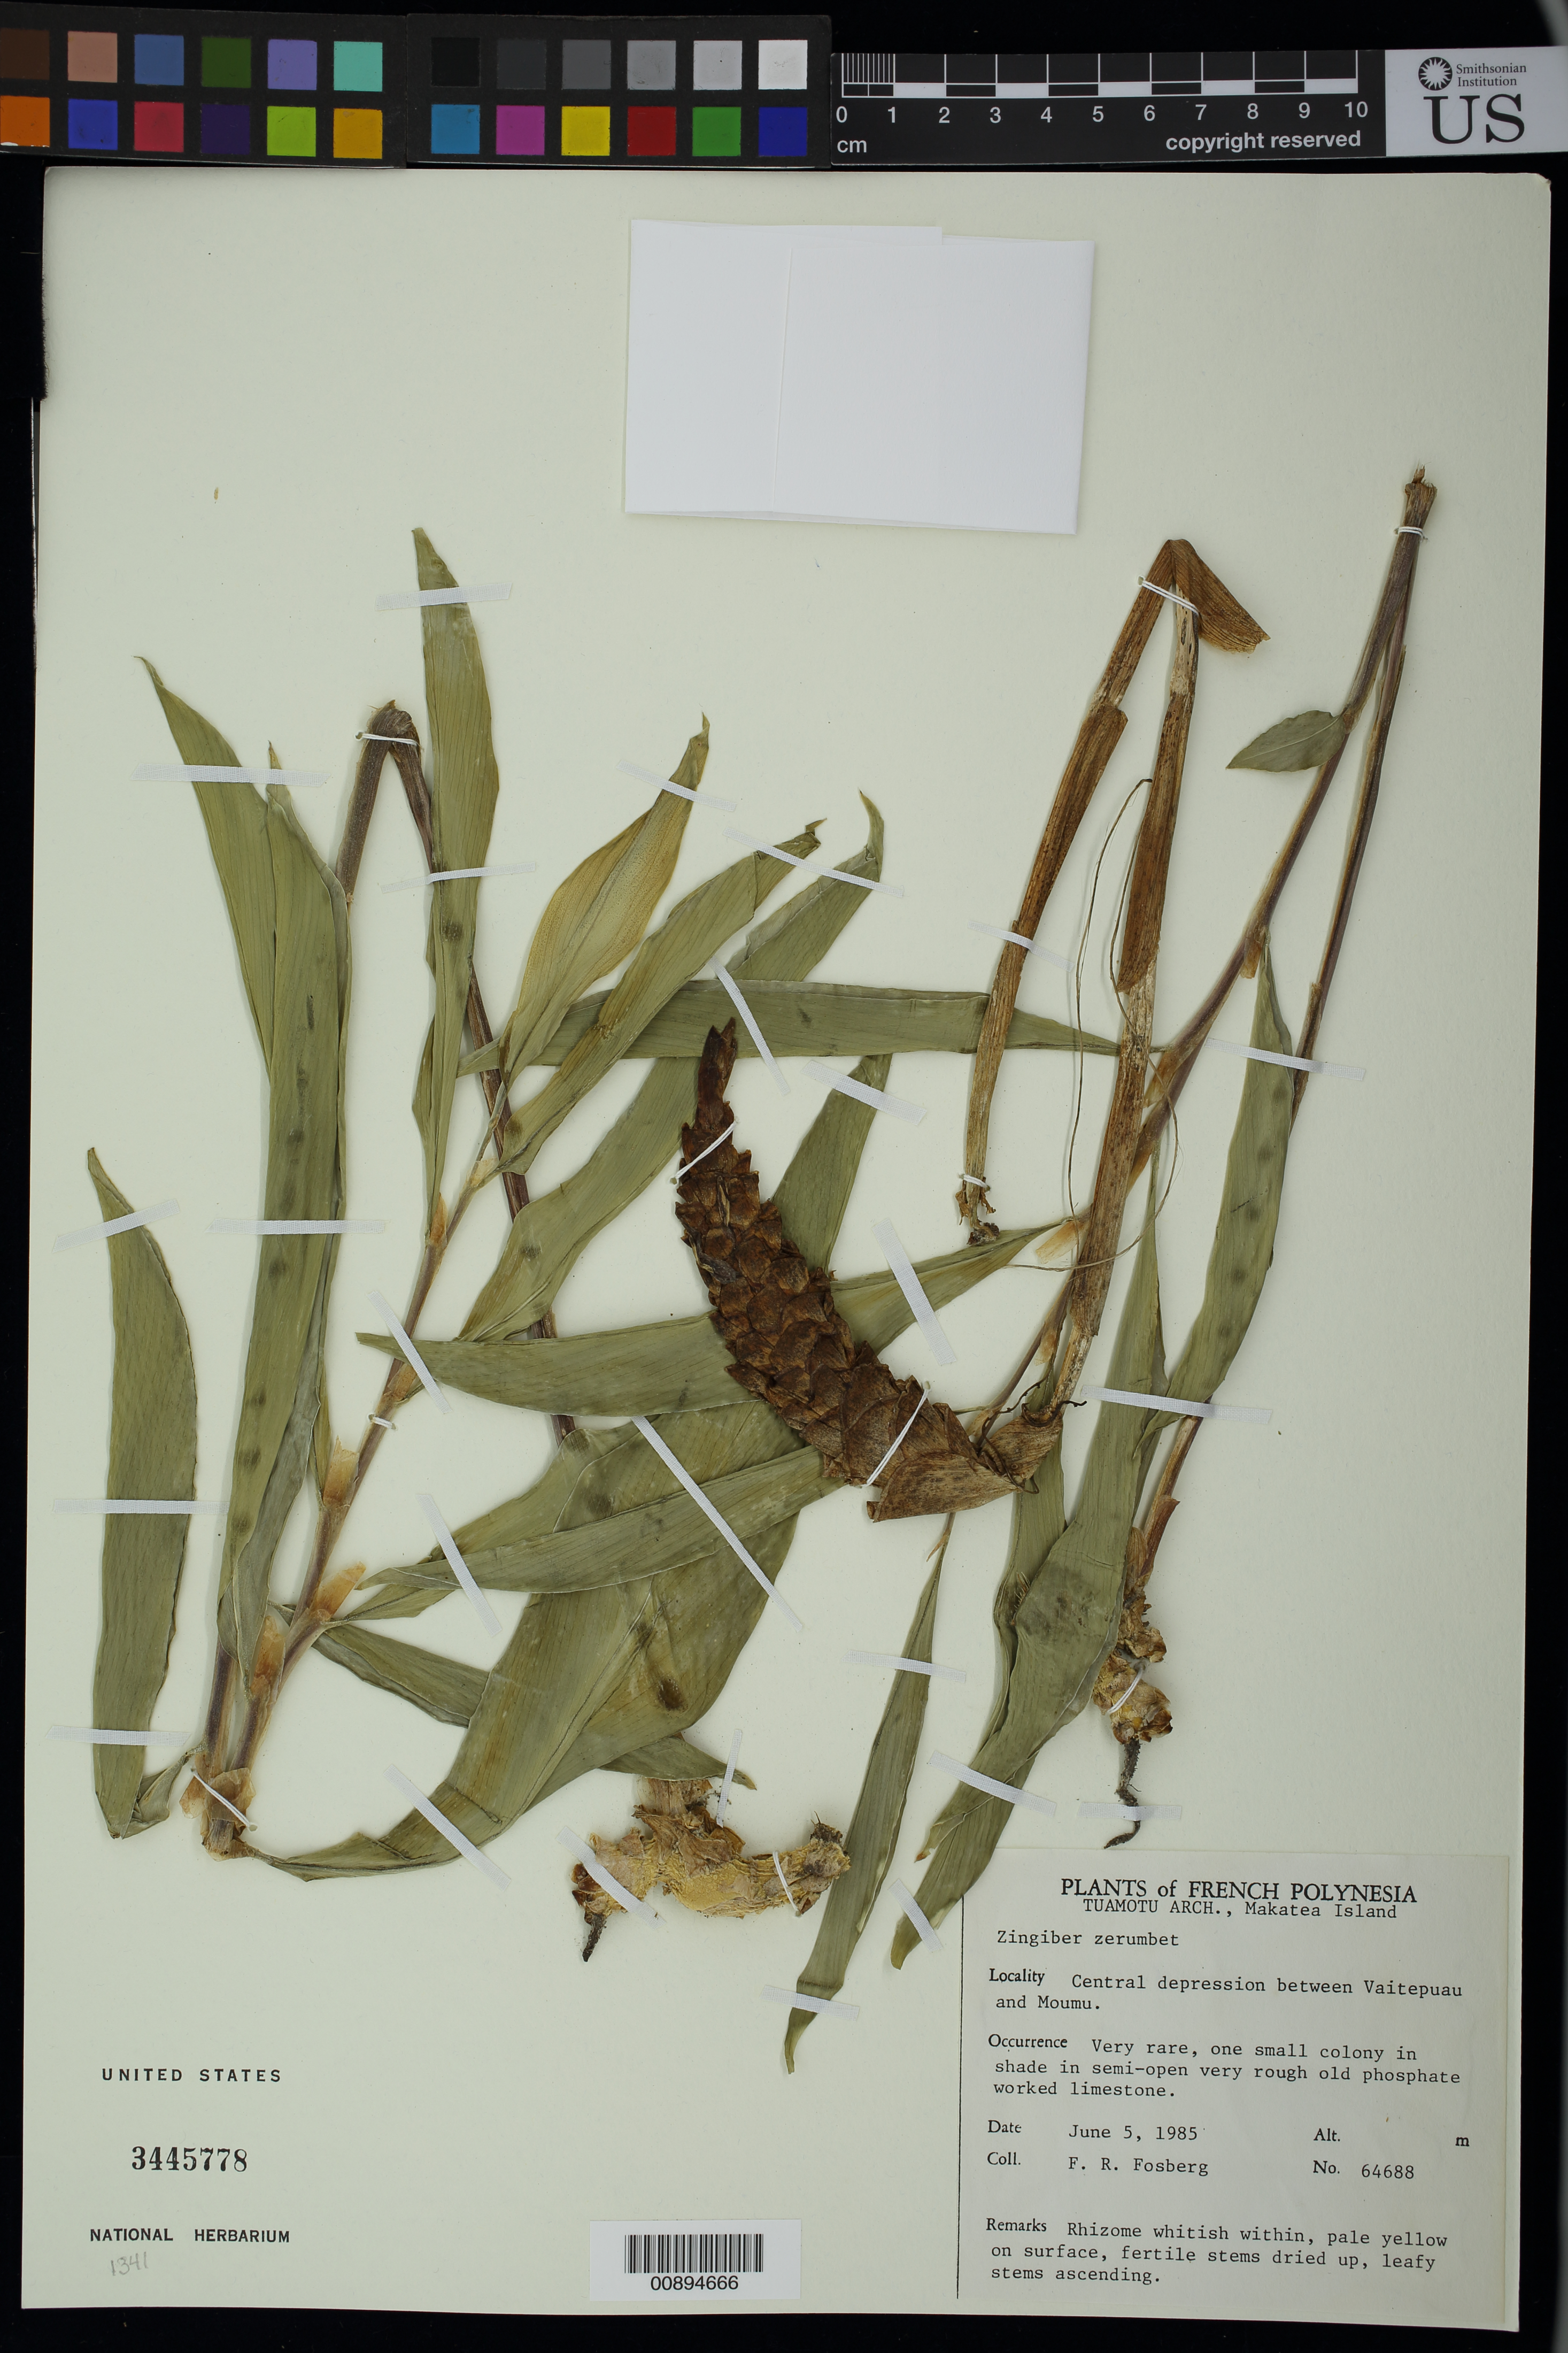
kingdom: Plantae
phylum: Tracheophyta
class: Liliopsida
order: Zingiberales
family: Zingiberaceae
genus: Zingiber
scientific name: Zingiber zerumbet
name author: (L.) Sm.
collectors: F. R. Fosberg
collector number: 64688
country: French Polynesia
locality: Between Vaitepuau and Moumu.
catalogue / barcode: US 3445778